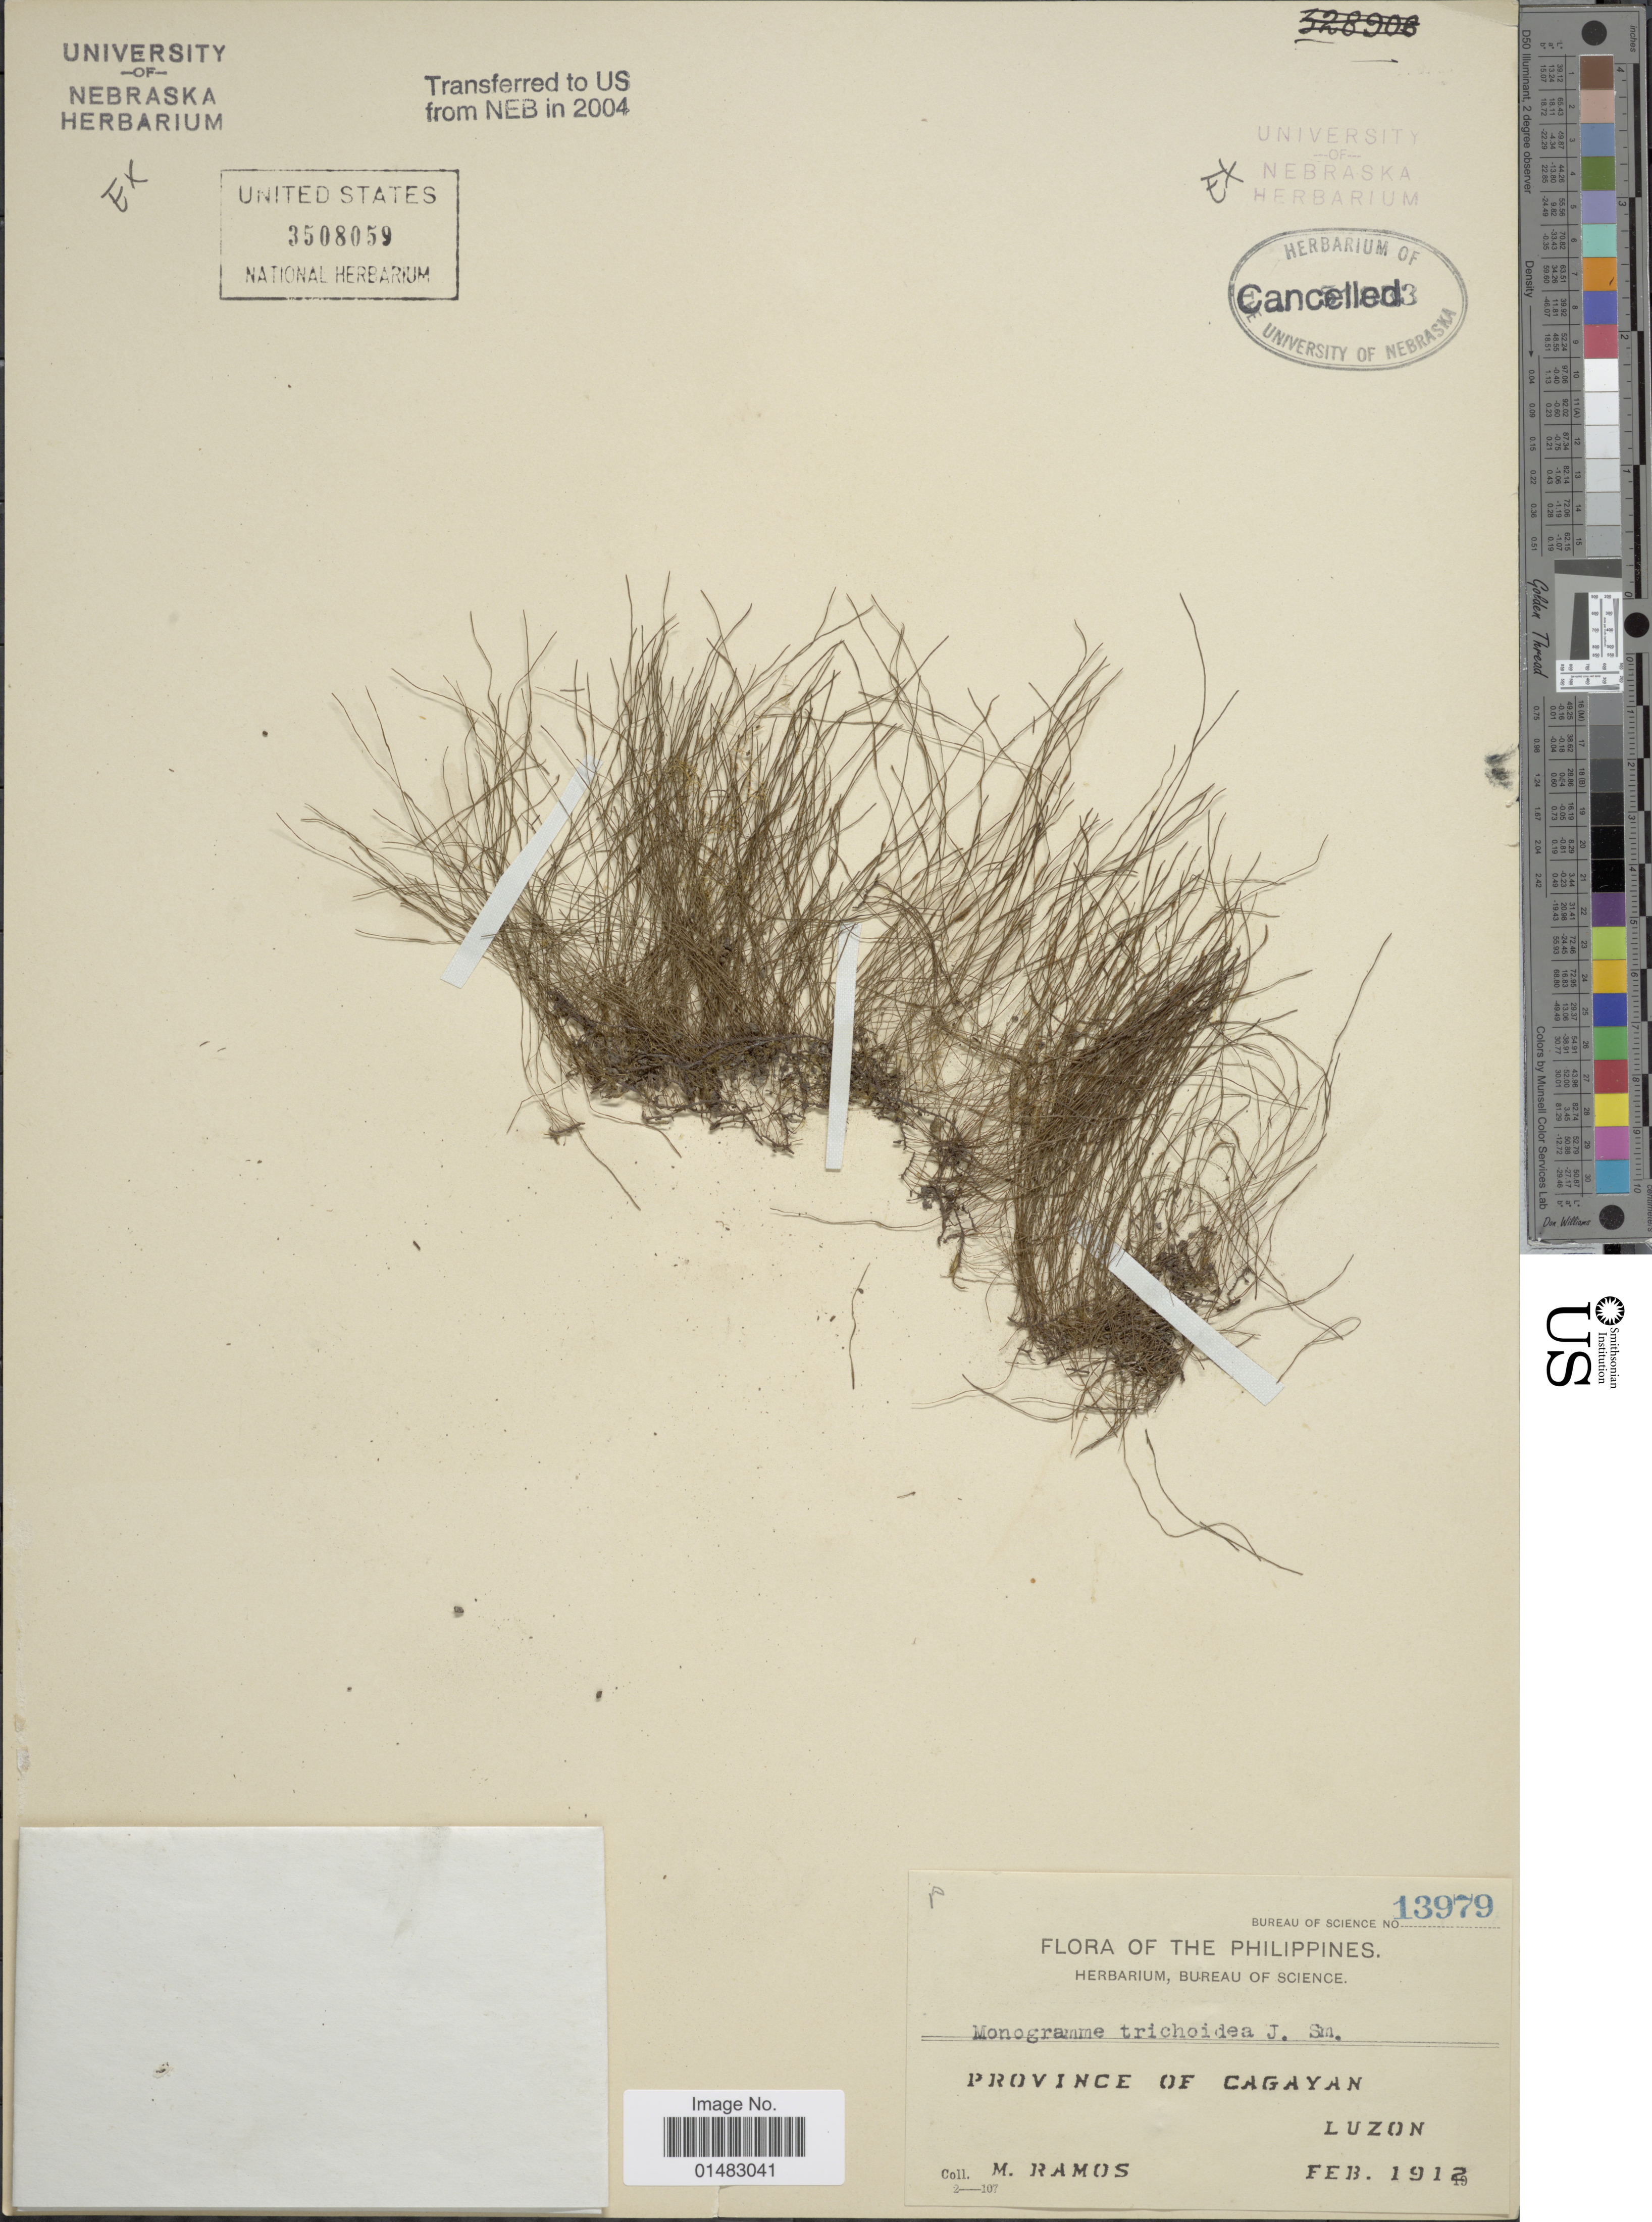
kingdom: Plantae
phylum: Tracheophyta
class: Polypodiopsida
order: Polypodiales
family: Pteridaceae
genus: Monogramma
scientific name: Monogramma trichoidea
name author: (Fée) Hook. & Baker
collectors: M. Ramos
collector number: Bureau of Science 13979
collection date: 1912-02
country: Philippines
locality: Province of Cagayan, Luzon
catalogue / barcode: US 3508059